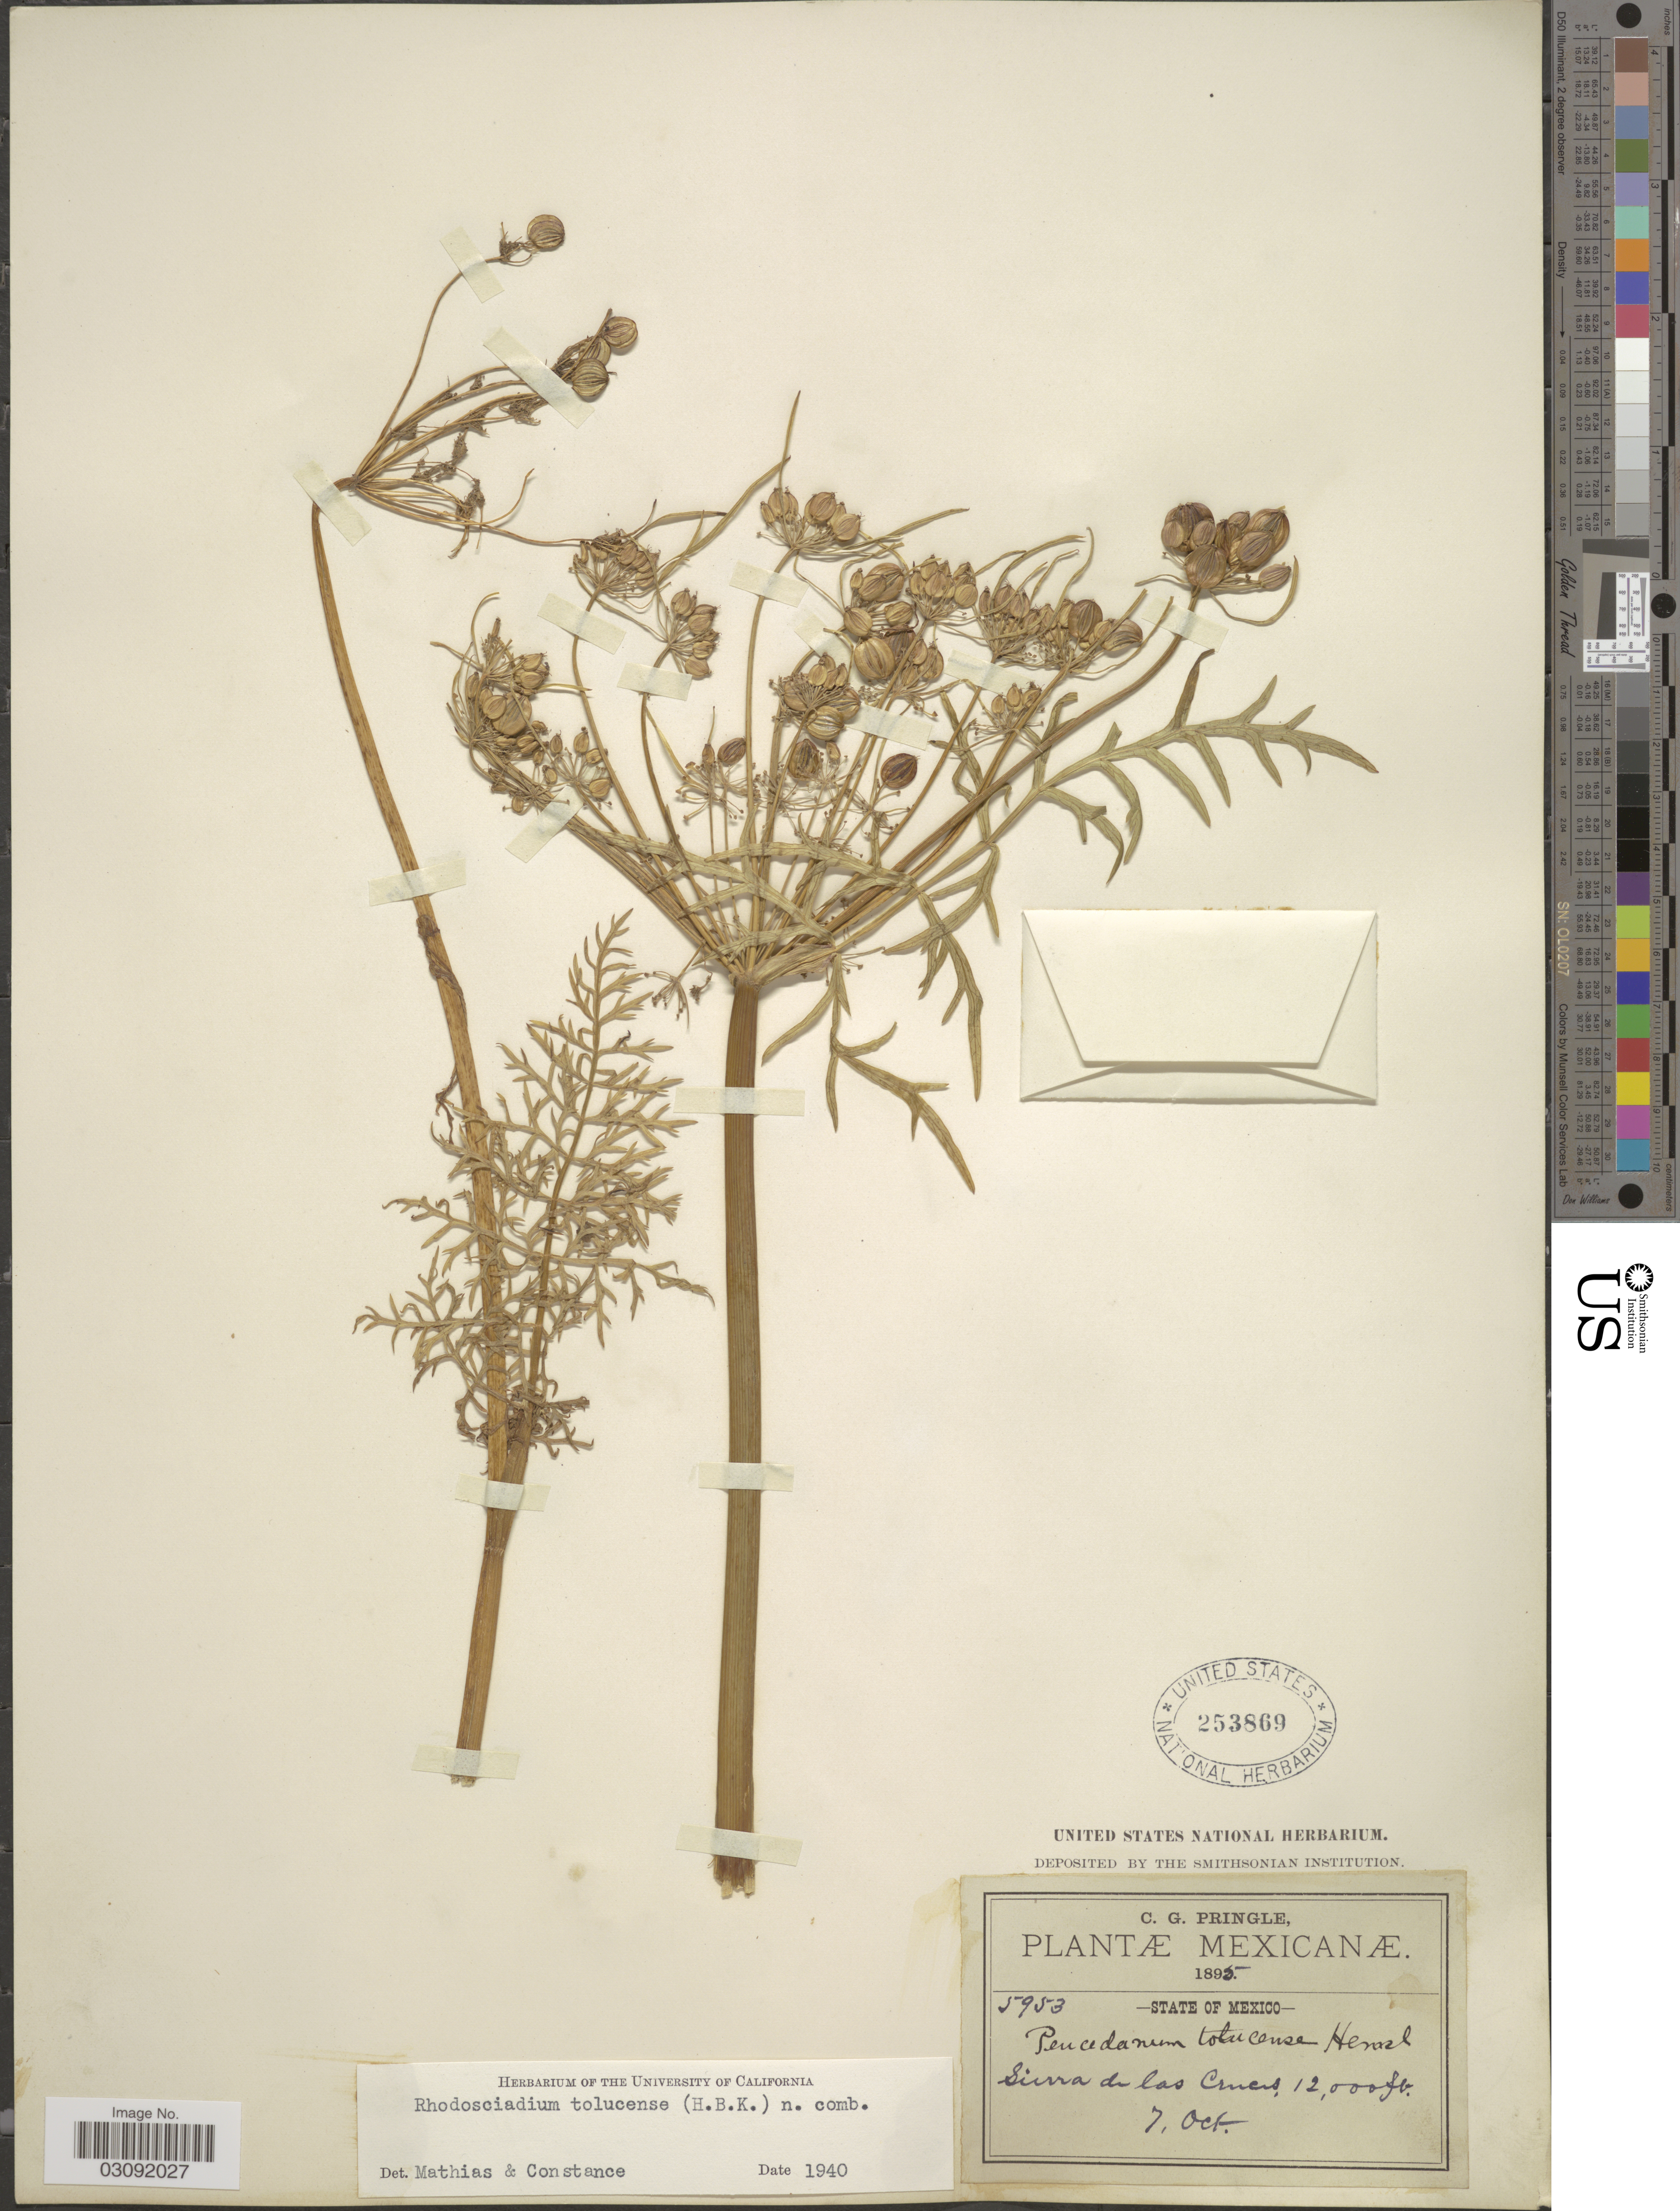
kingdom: Plantae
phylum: Tracheophyta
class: Magnoliopsida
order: Apiales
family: Apiaceae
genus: Rhodosciadium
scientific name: Rhodosciadium tolucense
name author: (Kunth) Mathias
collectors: C. Prinlge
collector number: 5953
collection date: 1895-10-07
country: Mexico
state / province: México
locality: Sierra de las Cruces.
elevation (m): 3658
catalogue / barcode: US 253869